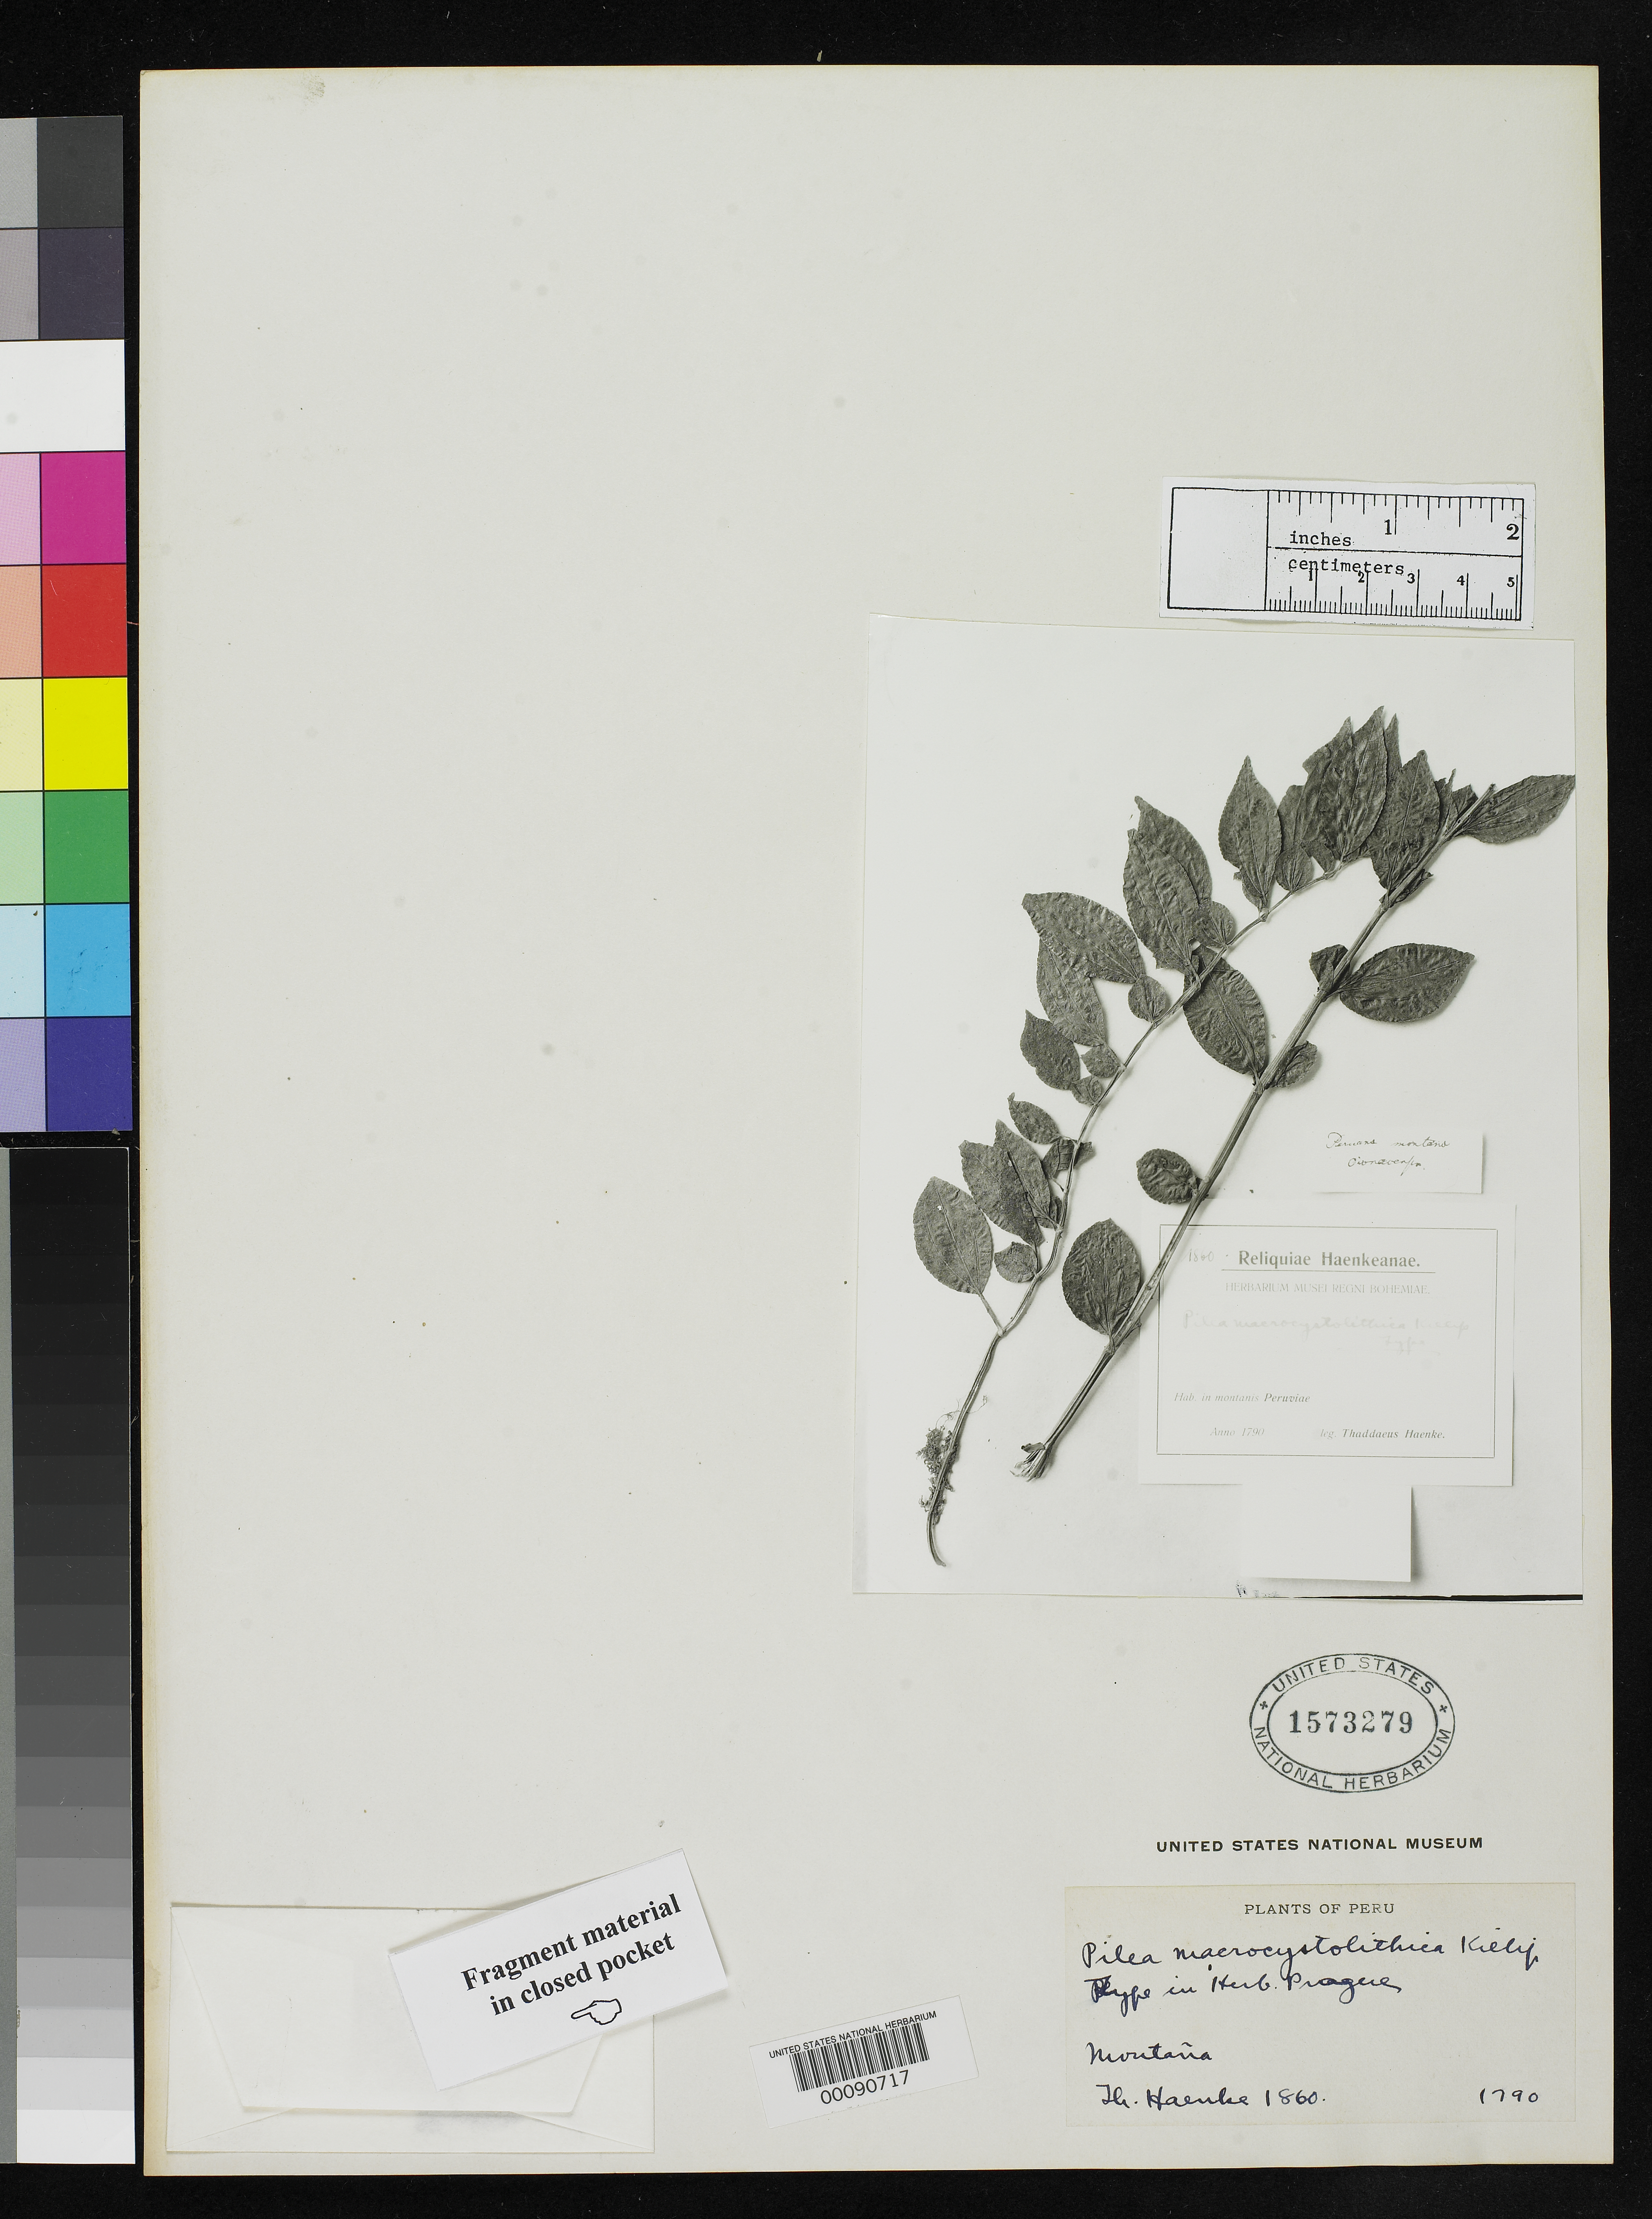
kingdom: Plantae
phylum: Tracheophyta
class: Magnoliopsida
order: Rosales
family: Urticaceae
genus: Pilea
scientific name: Pilea macrocystolithica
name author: Killip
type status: Type Fragment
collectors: T. P. X. Haenke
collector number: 1860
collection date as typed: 1790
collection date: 1790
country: Peru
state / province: San Martín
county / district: Mariscal Cáceres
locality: Rio Huallaga, margen Derecha del; Balsa Probana; dtto. Tocache Nuevo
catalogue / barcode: US 1573279